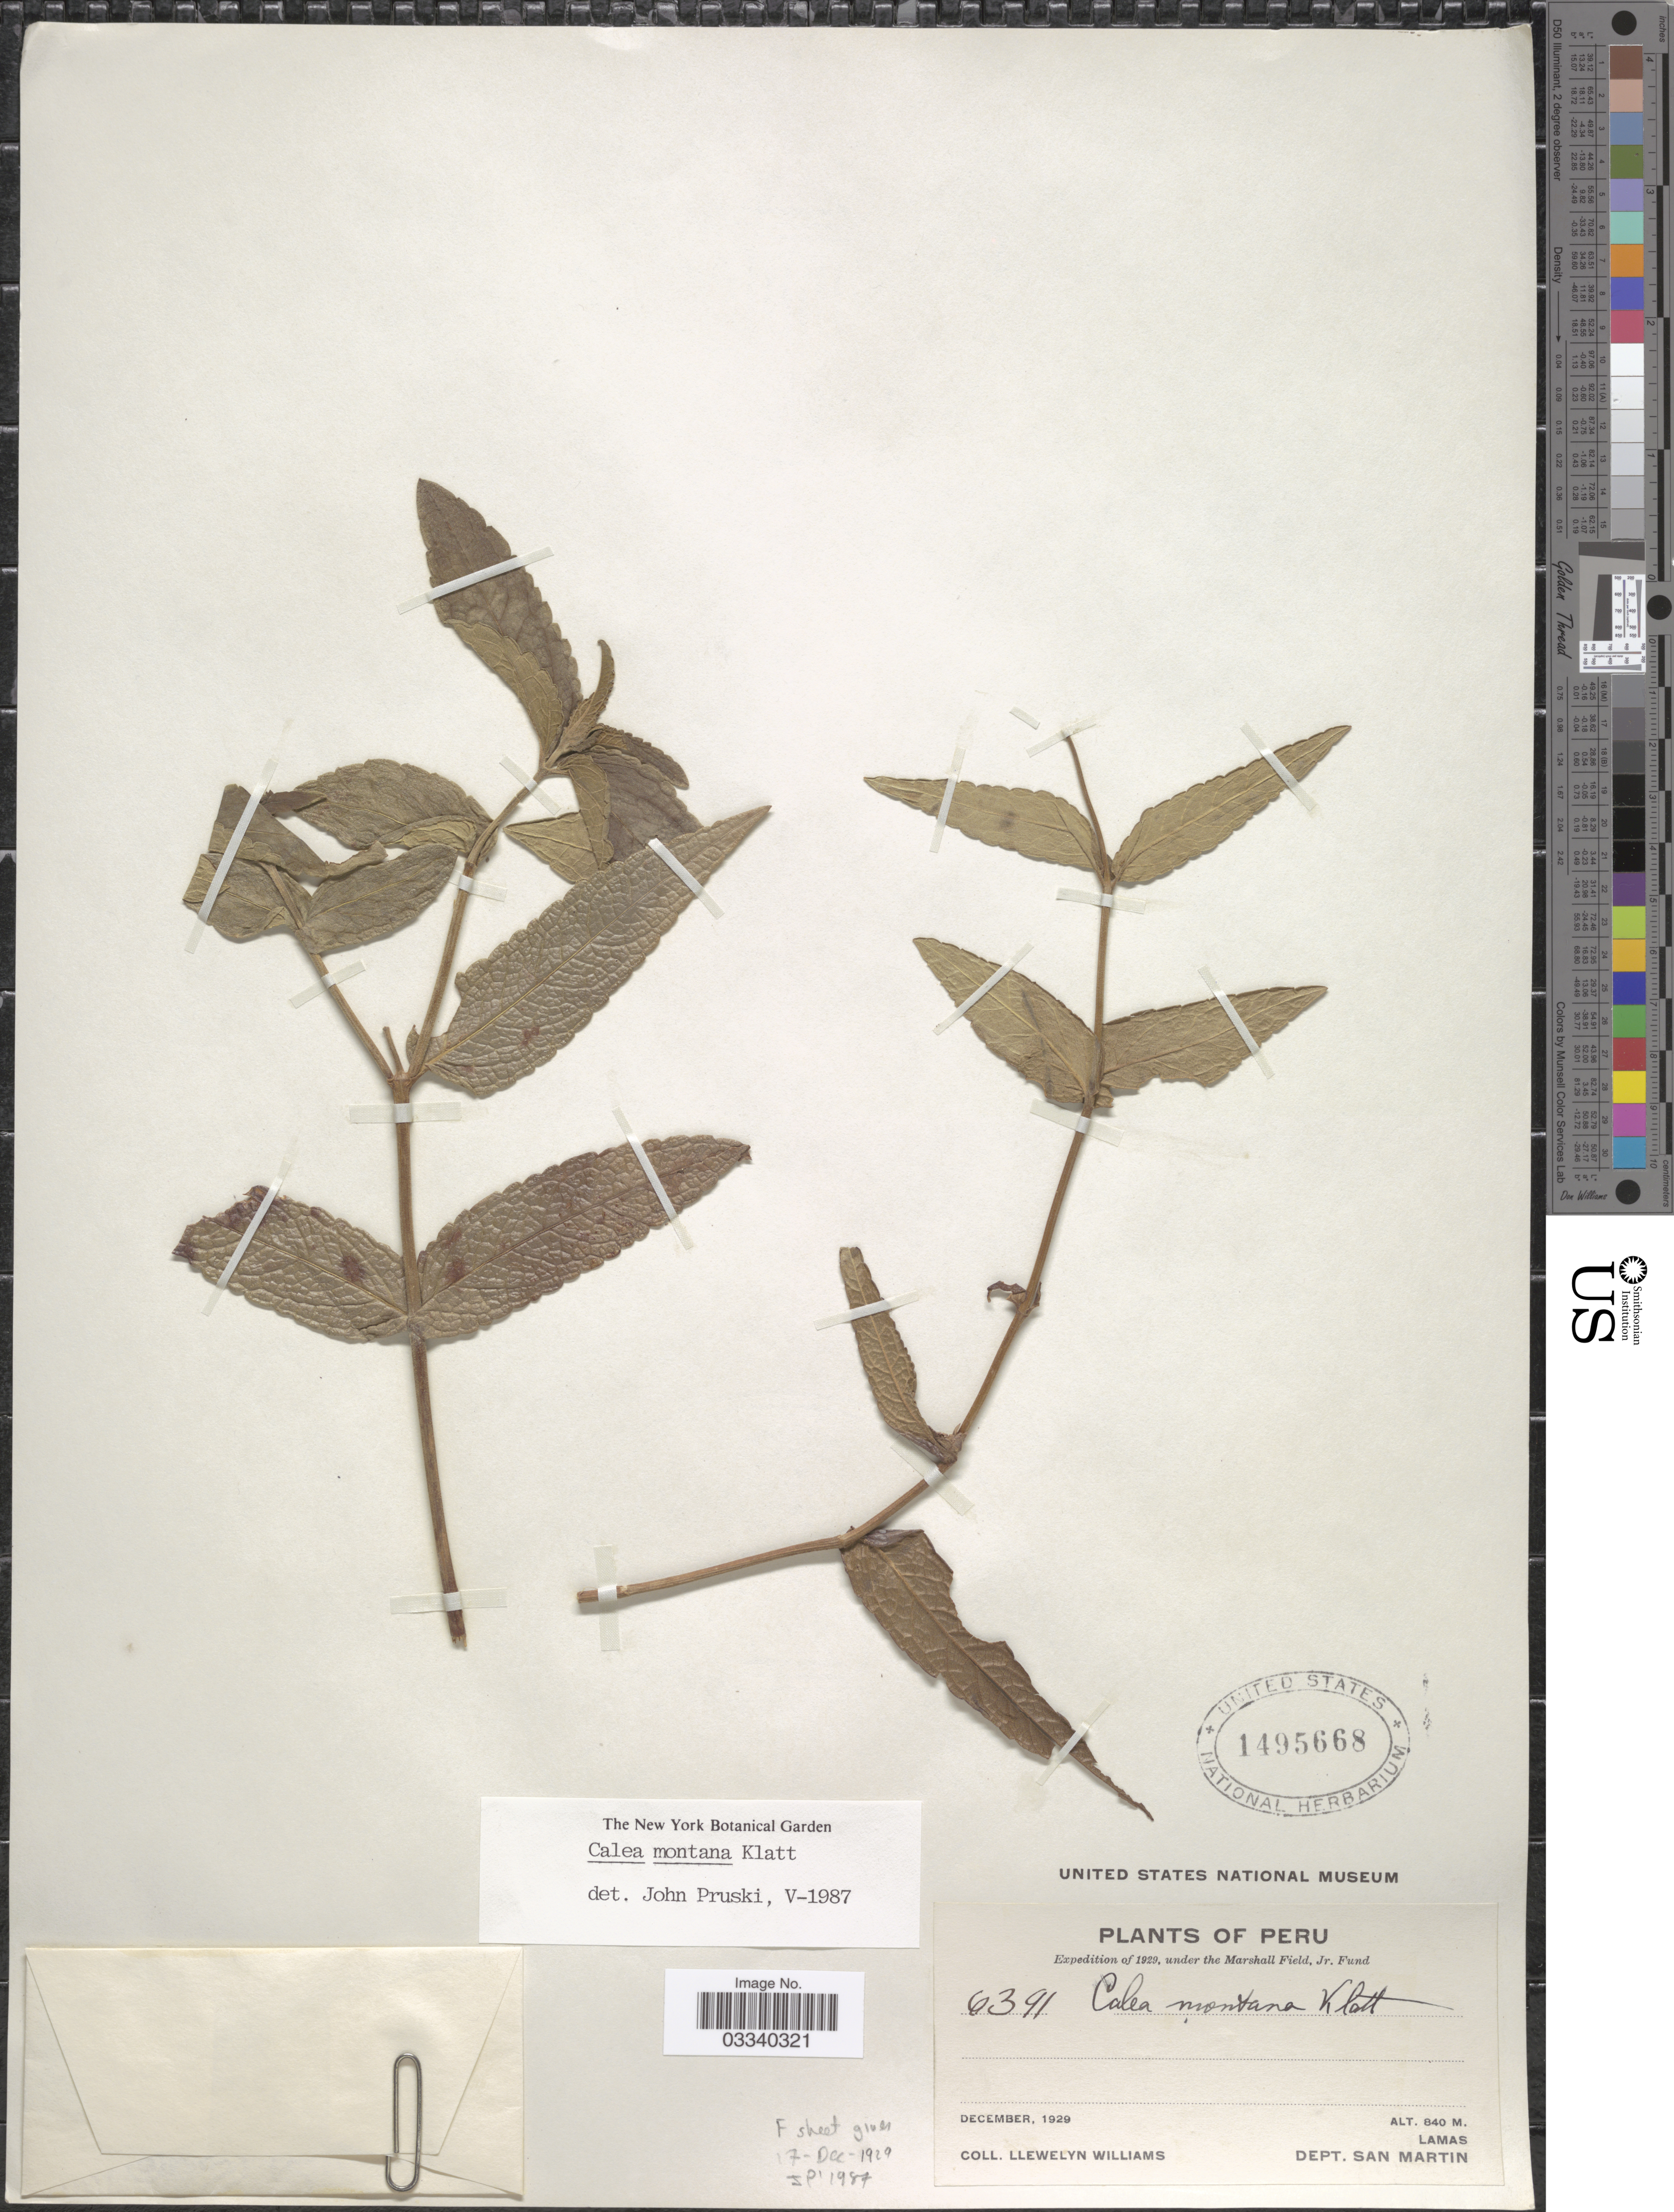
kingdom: Plantae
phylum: Tracheophyta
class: Magnoliopsida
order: Asterales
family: Asteraceae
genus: Calea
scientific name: Calea montana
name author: Klatt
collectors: Ll. Williams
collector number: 6391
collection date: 1929-12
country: Peru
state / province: San Martín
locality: Lamas, Dept. San Martin.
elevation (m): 840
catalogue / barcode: US 1495668